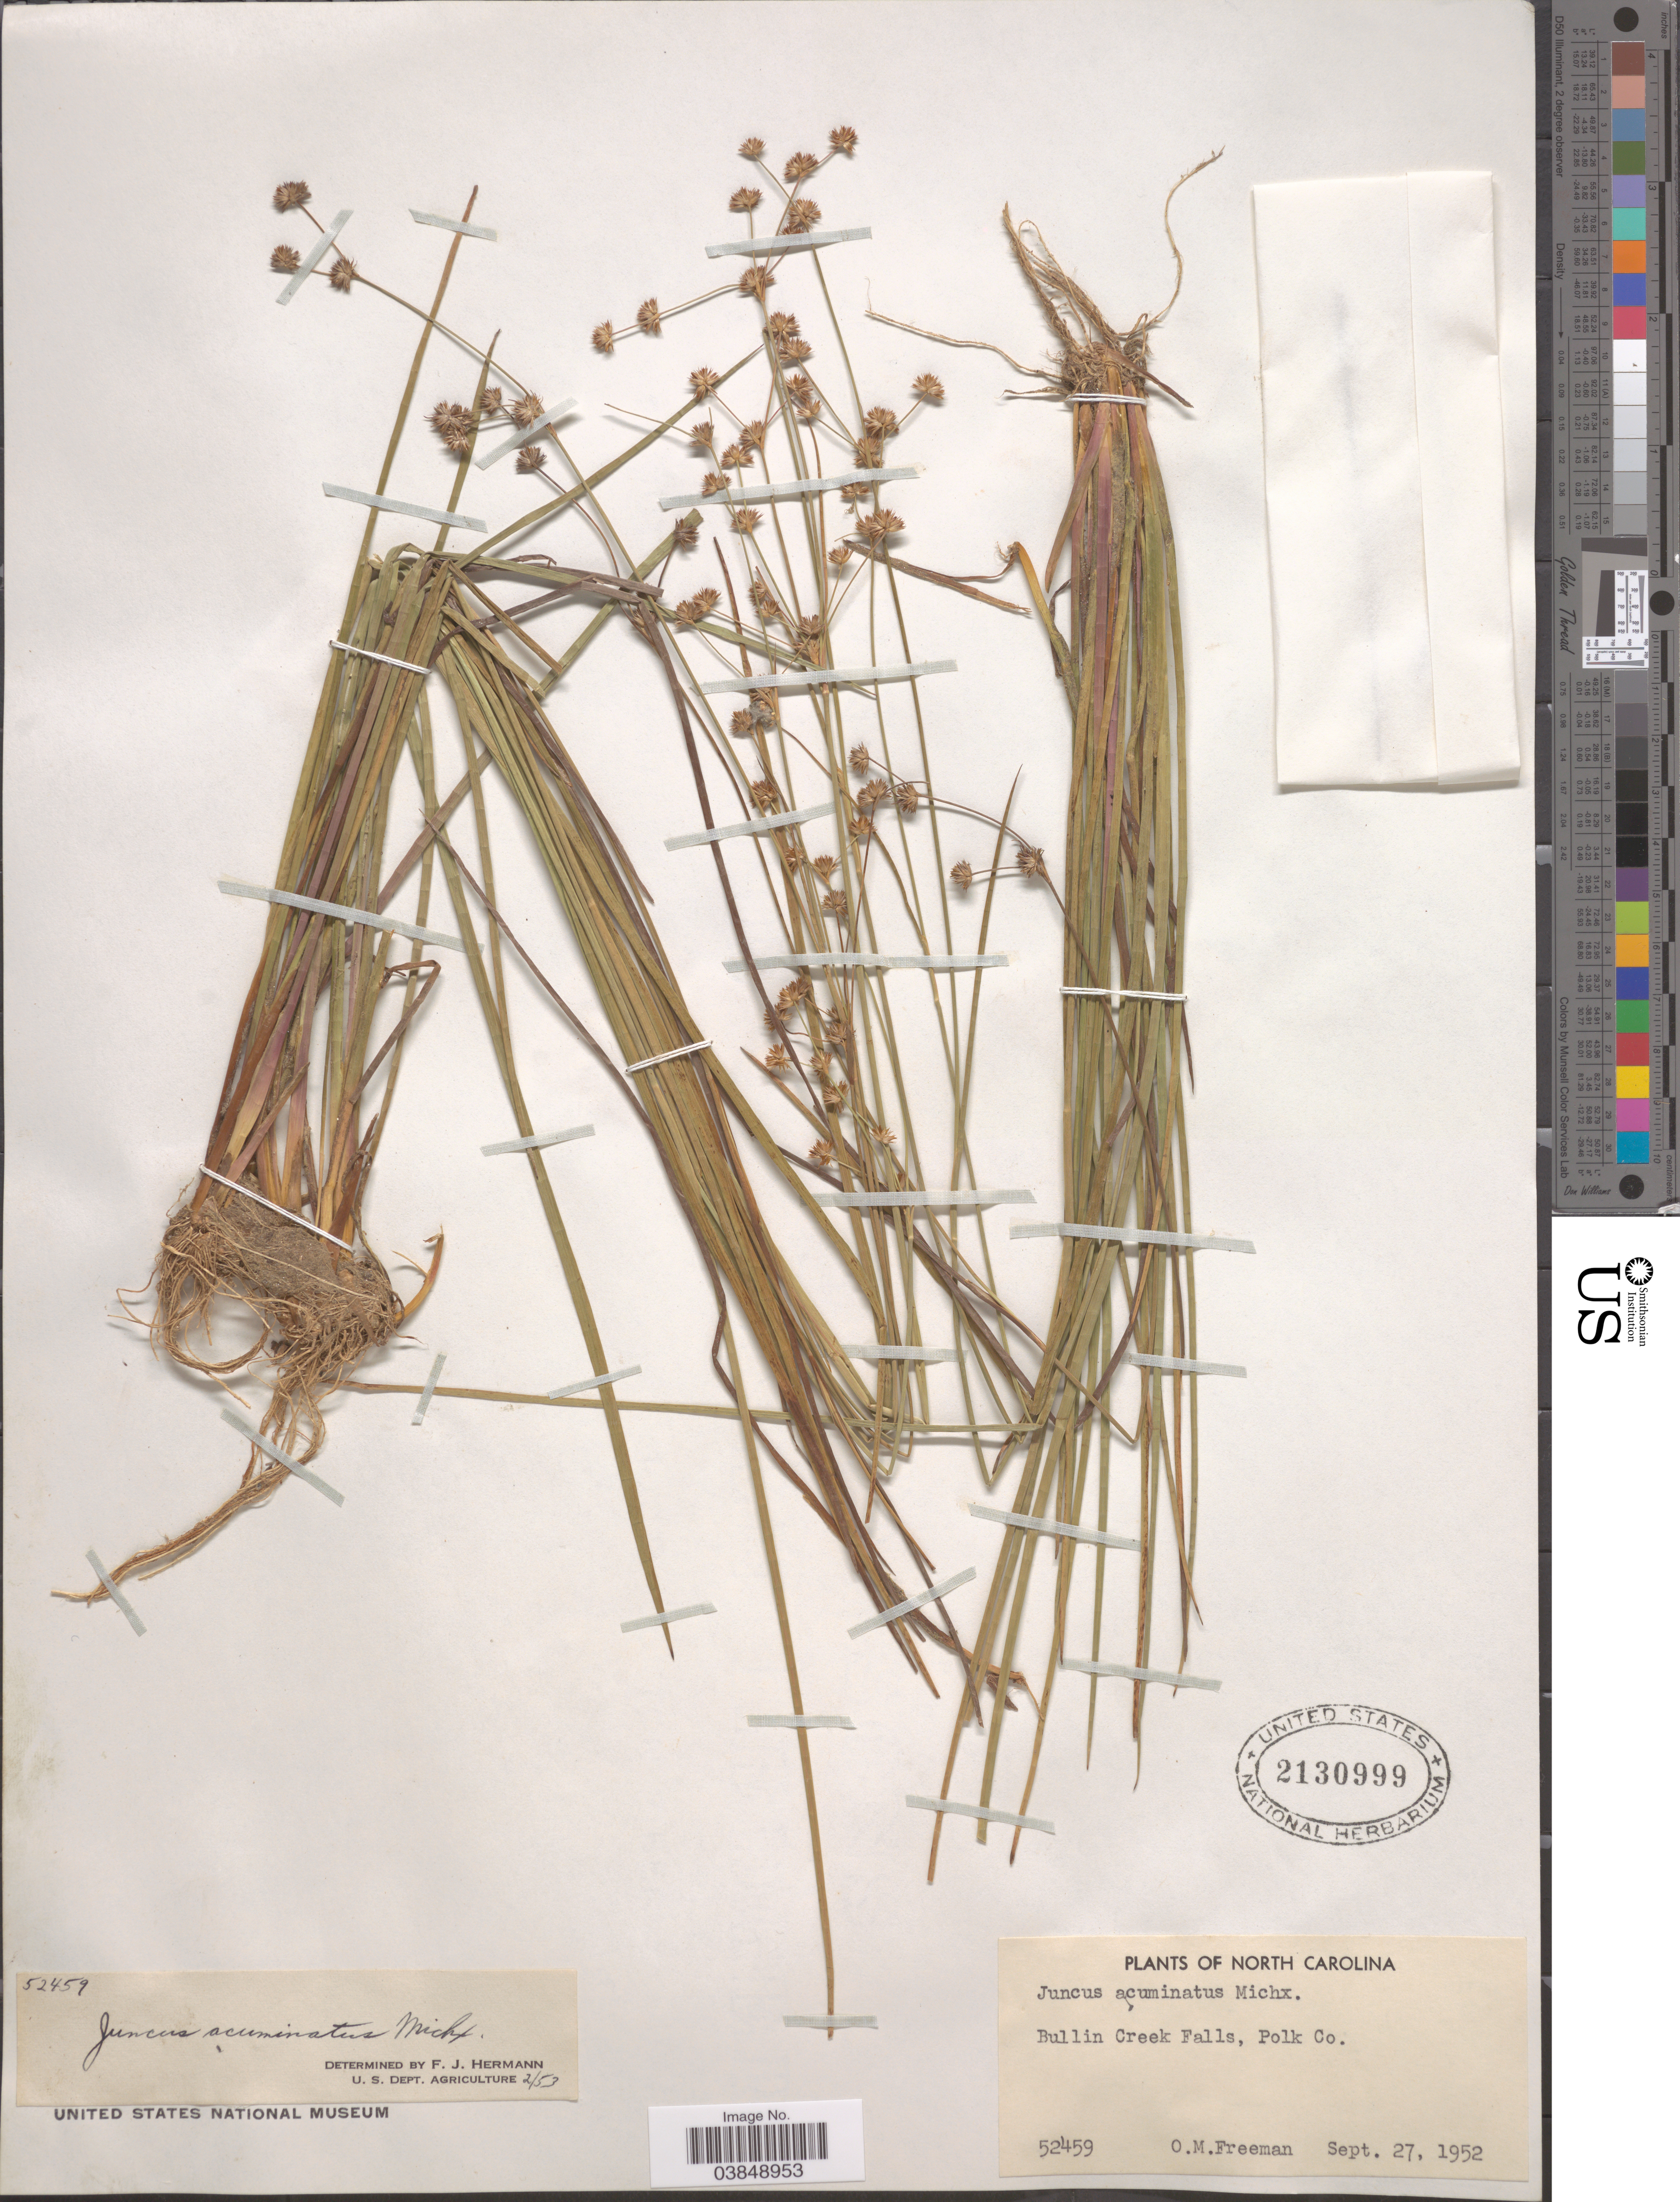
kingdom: Plantae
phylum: Tracheophyta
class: Liliopsida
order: Poales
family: Juncaceae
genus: Juncus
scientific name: Juncus acuminatus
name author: Michx.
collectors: O. Freeman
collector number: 52459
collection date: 1952-09-27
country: United States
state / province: North Carolina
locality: Bullin Creek Falls, Polk Co.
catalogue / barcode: US 2130999